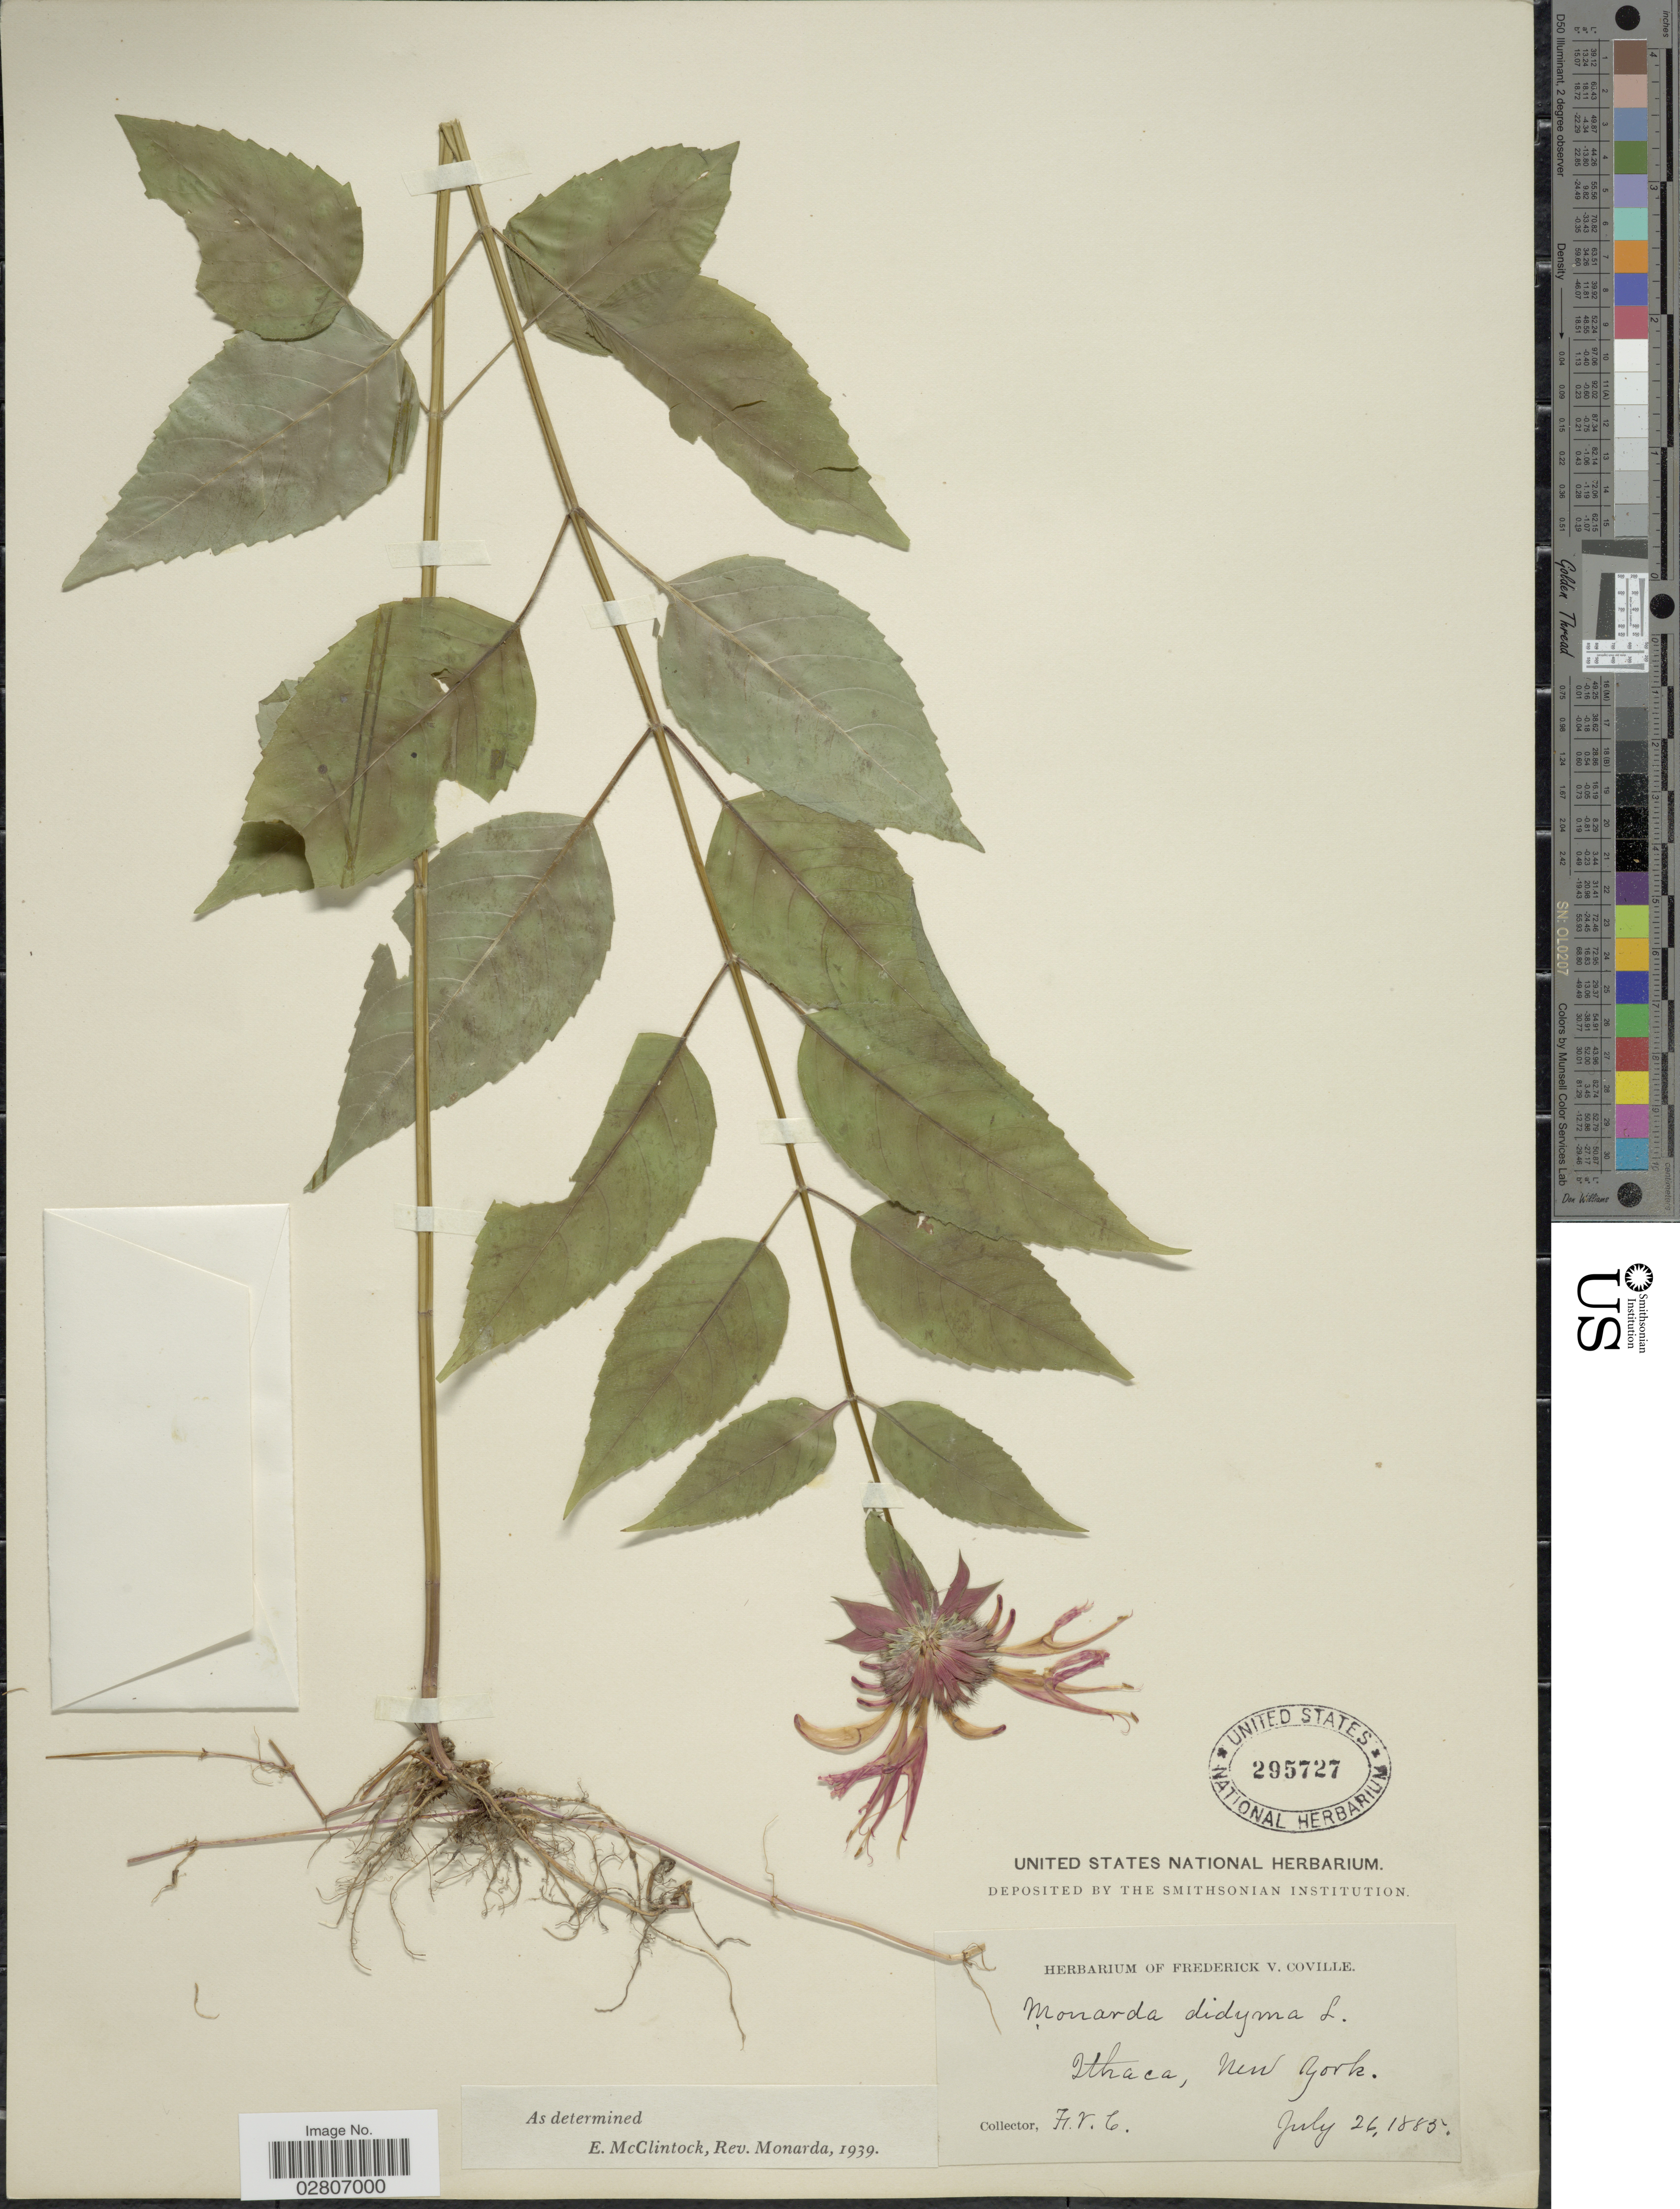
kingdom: Plantae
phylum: Tracheophyta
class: Magnoliopsida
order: Lamiales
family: Lamiaceae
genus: Monarda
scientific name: Monarda didyma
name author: L.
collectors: F. V. Coville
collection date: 1885-07-26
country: United States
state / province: New York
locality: Ithaca.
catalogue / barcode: US 295727